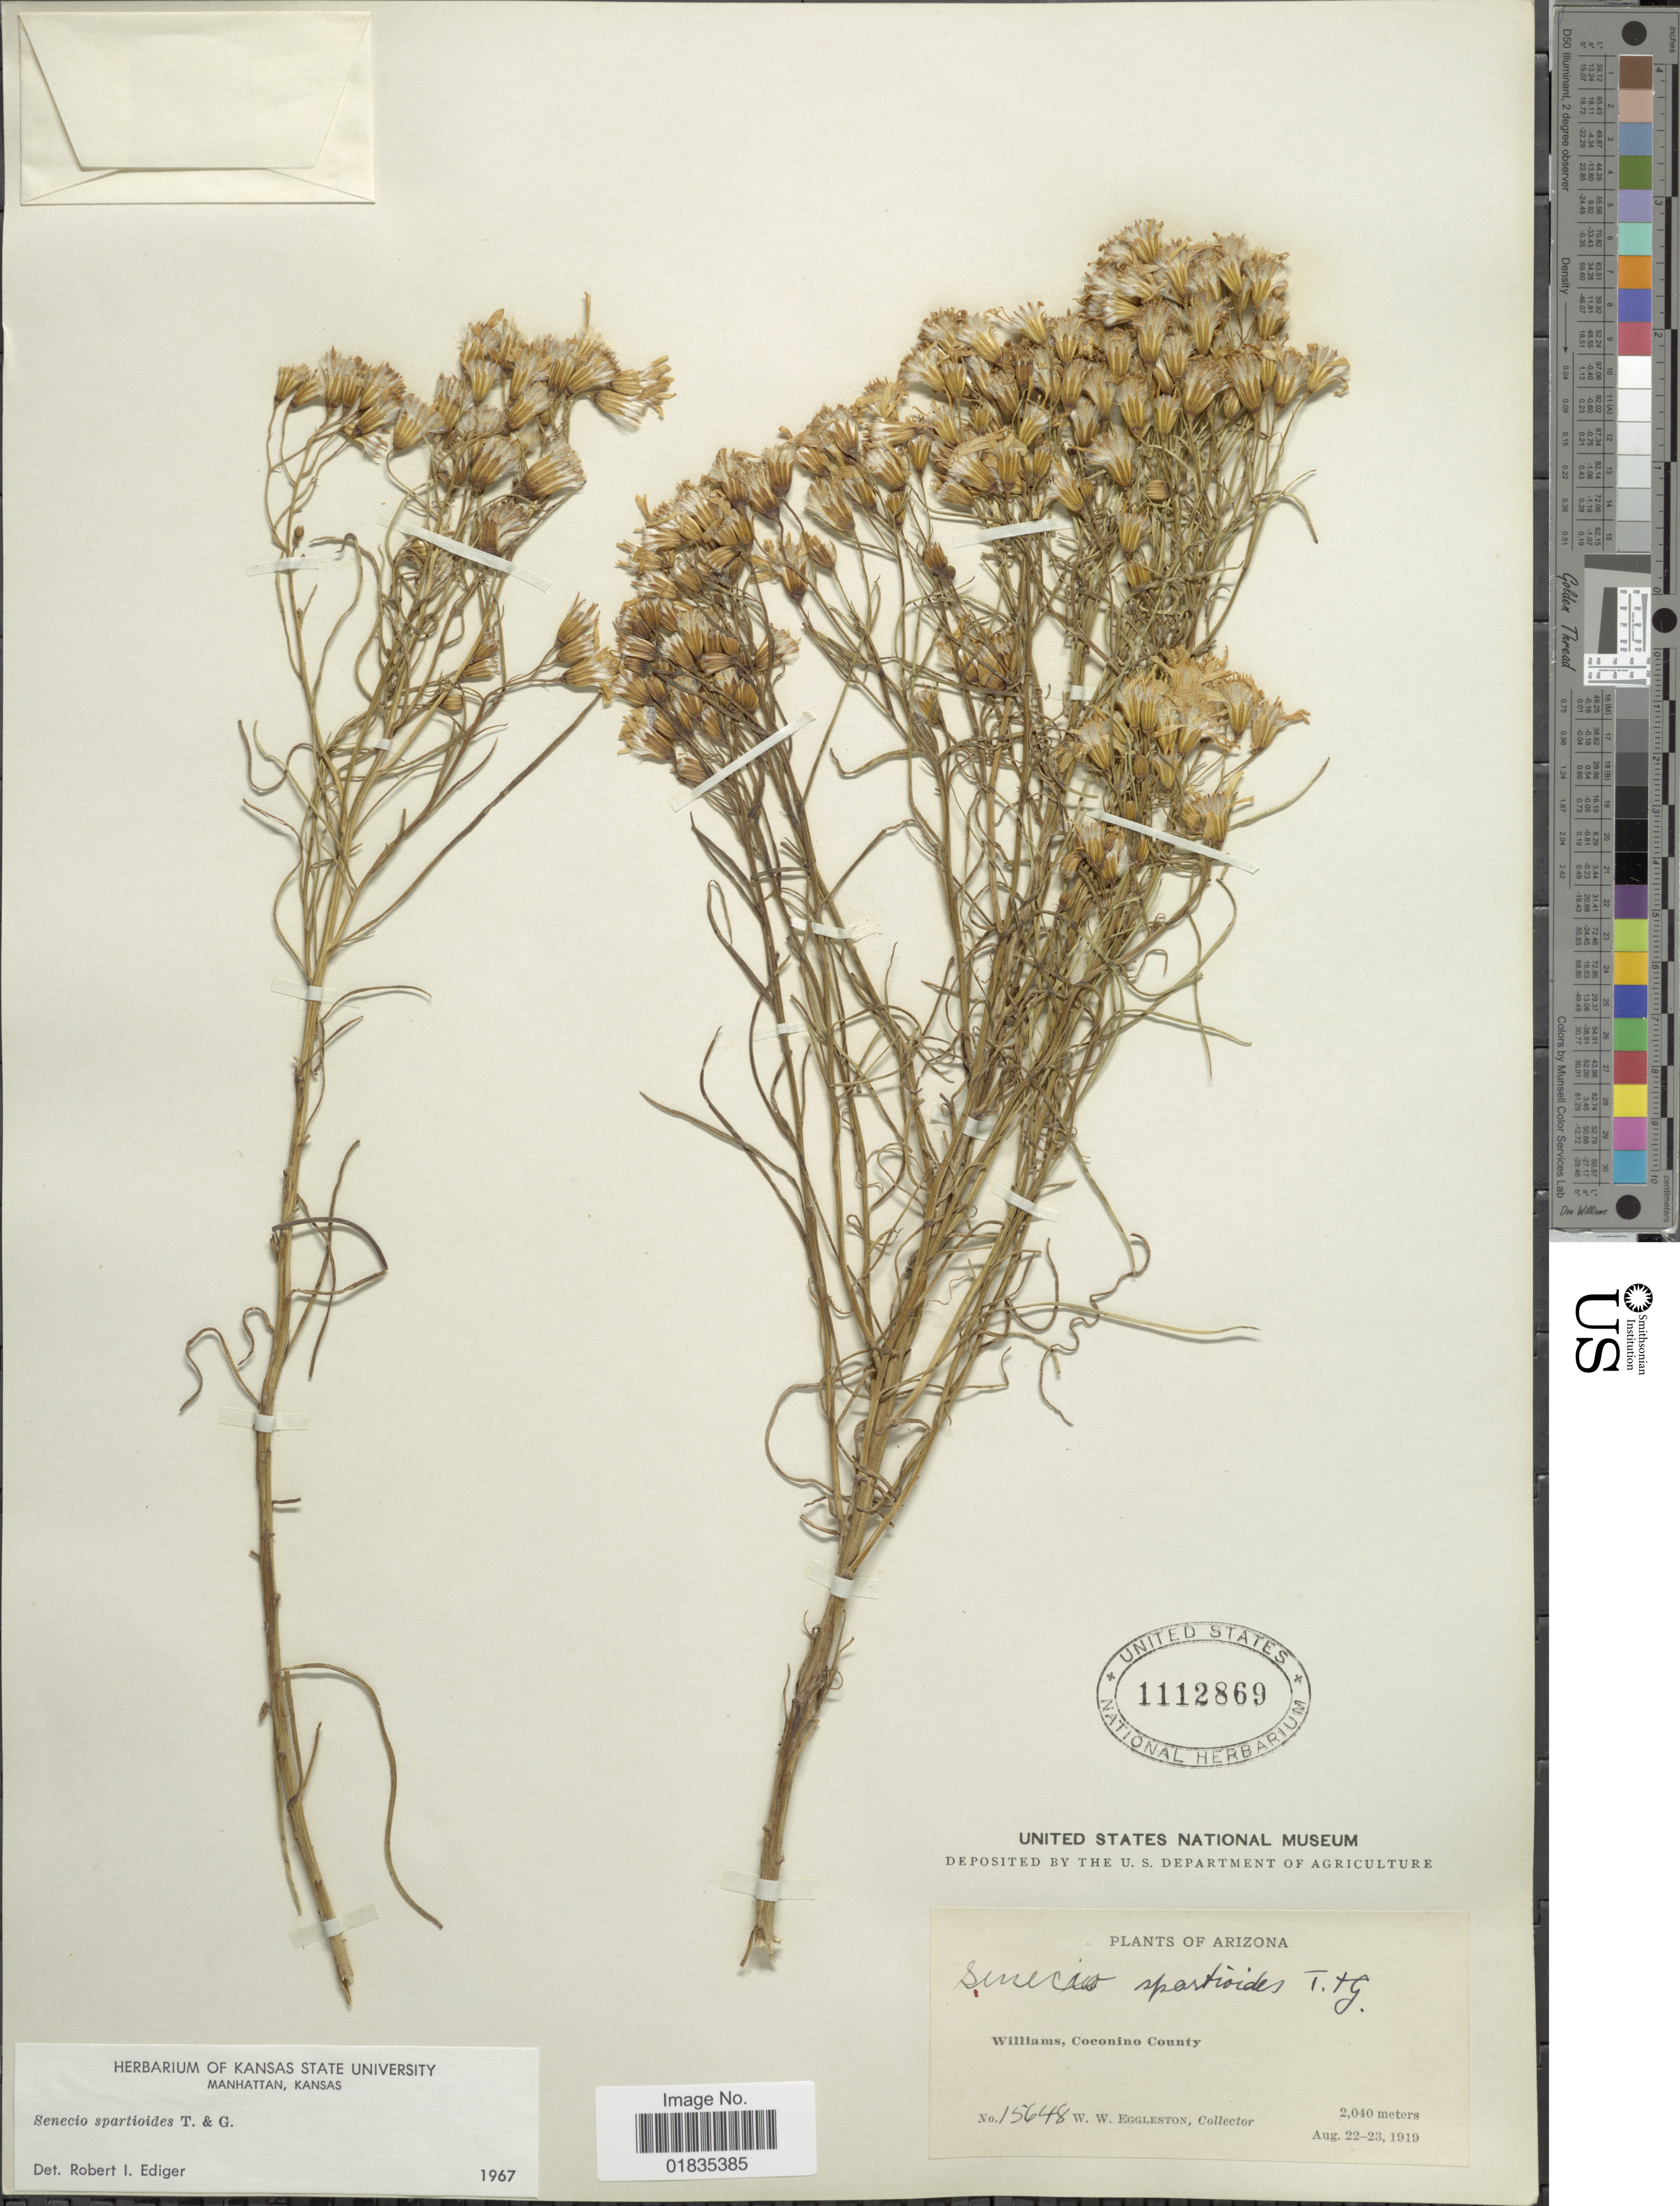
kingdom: Plantae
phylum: Tracheophyta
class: Magnoliopsida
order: Asterales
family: Asteraceae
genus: Senecio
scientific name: Senecio spartioides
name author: Torr. & A. Gray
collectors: W. W. Eggleston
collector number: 15648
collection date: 1919-08-22/1919-08-23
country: United States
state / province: Arizona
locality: Williams, Coconino County.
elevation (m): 2040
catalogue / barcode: US 1112869